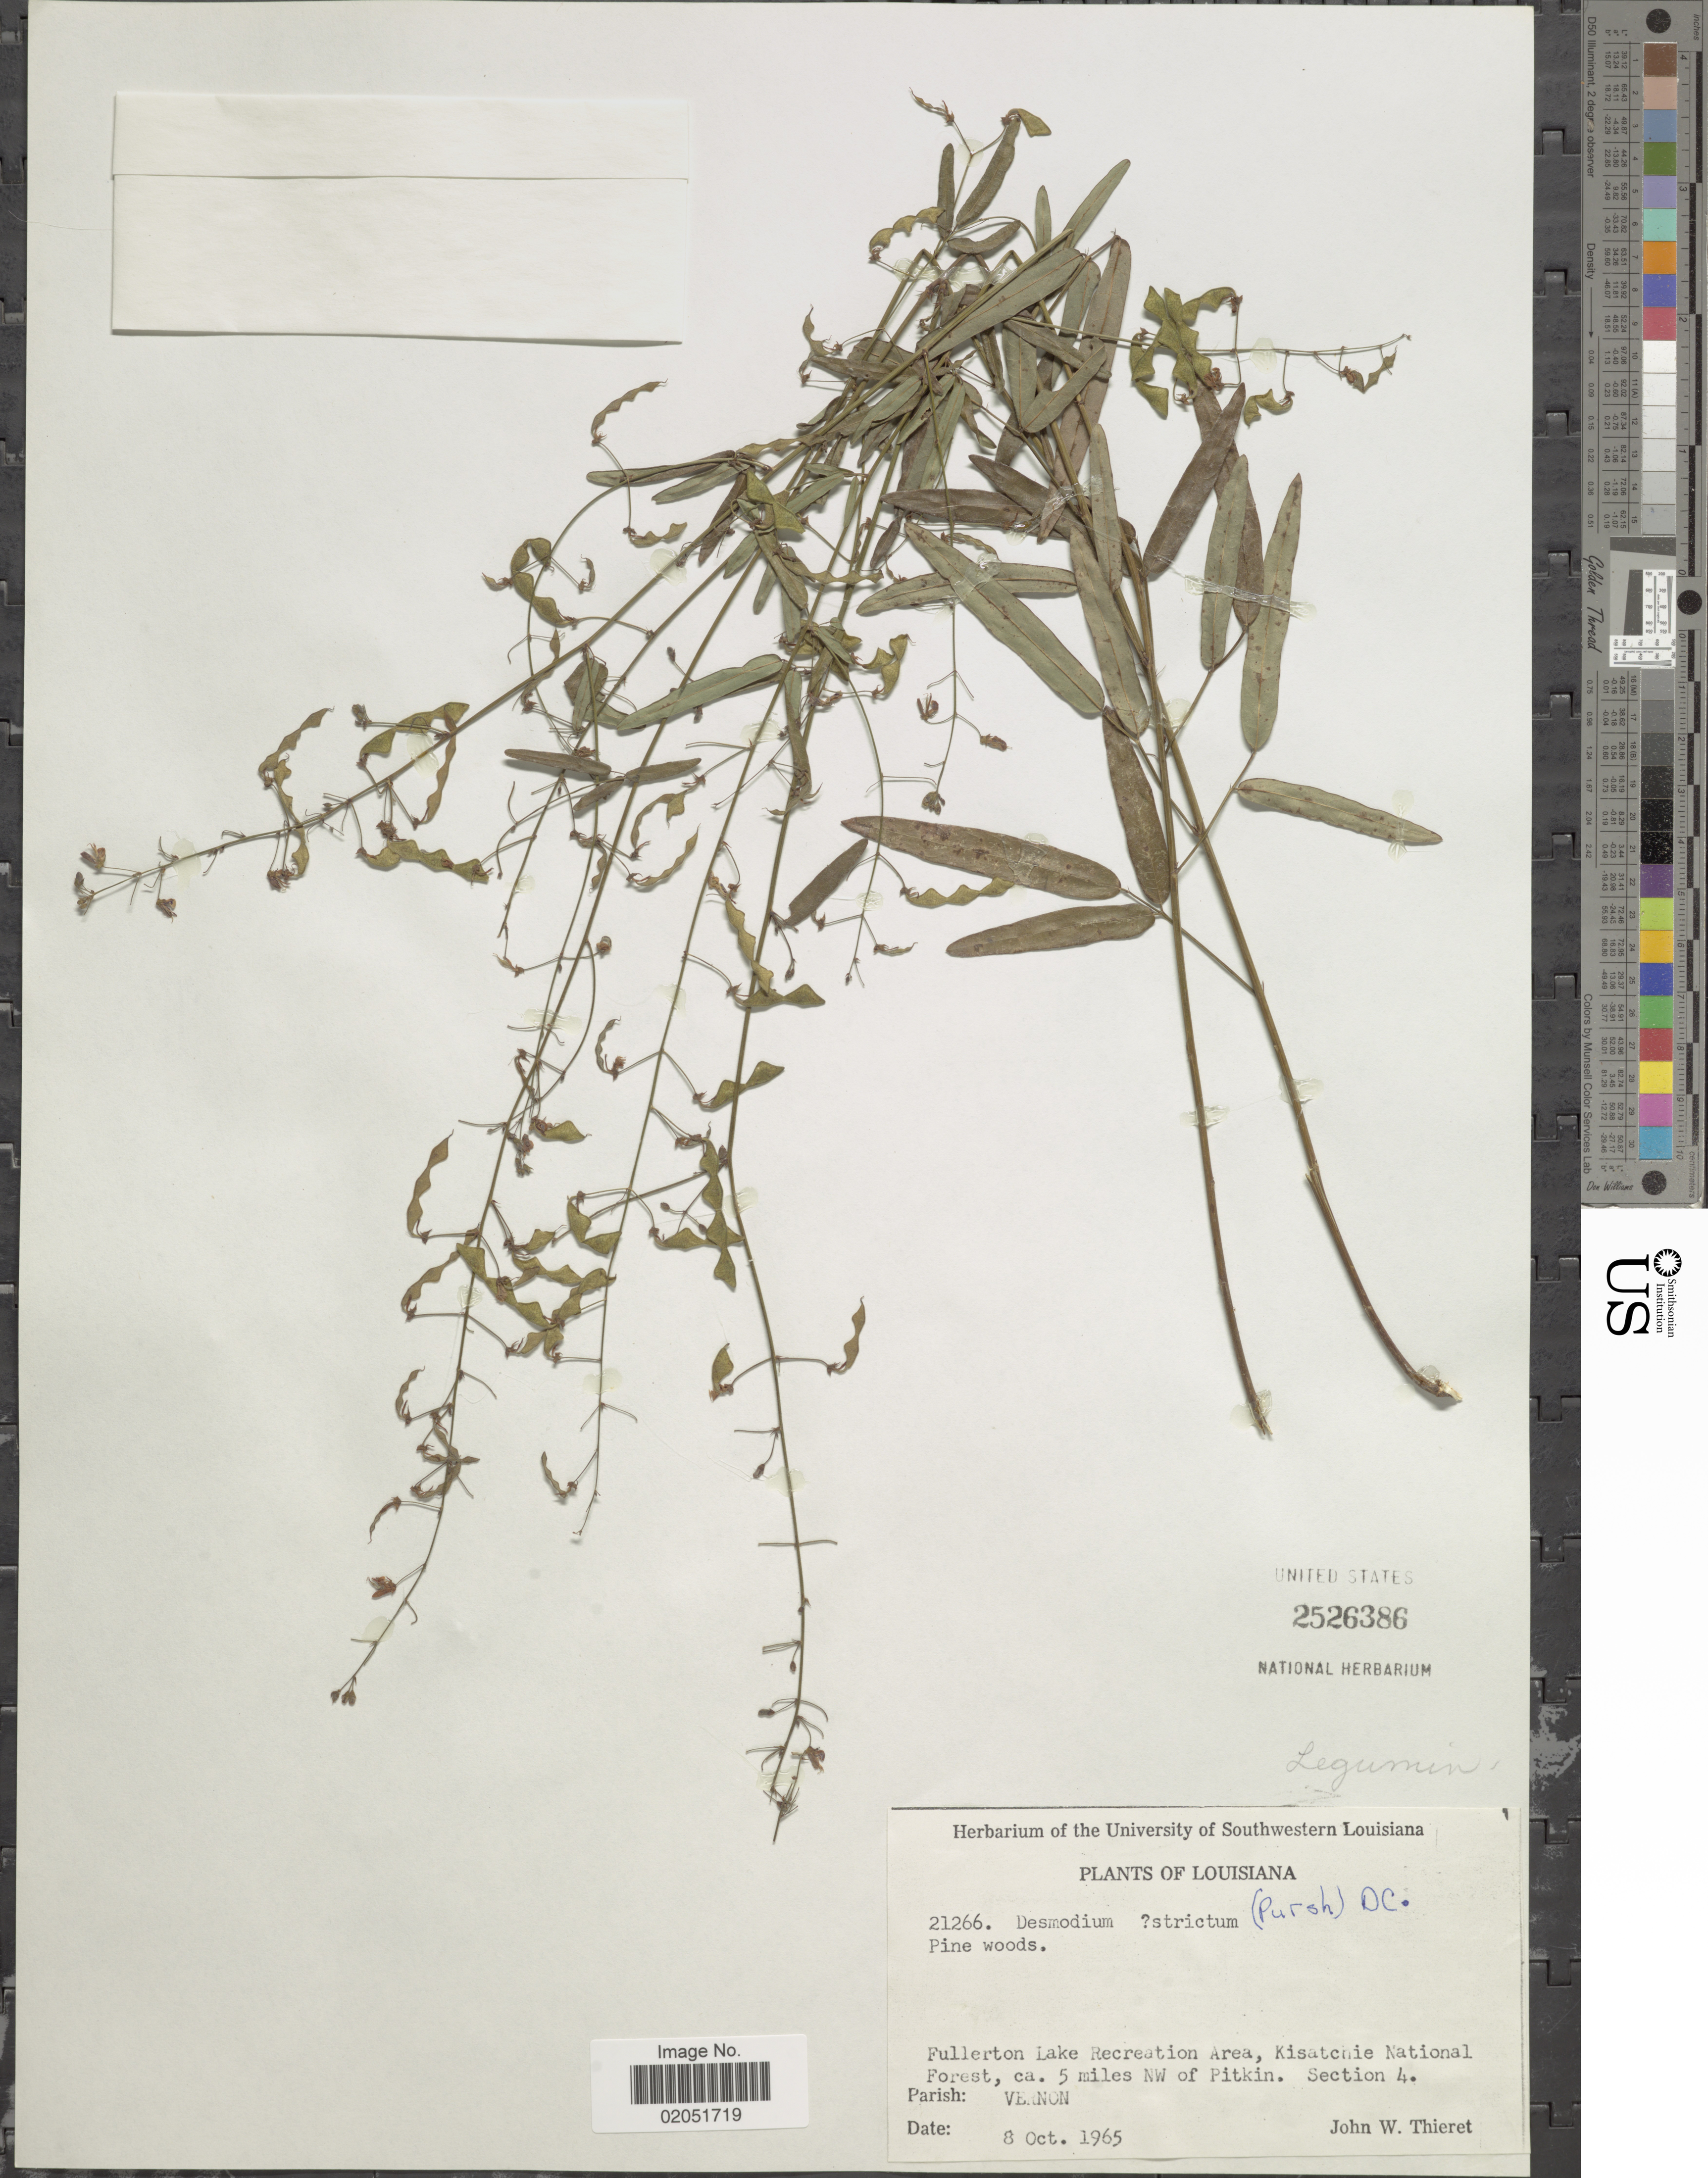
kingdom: Plantae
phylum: Tracheophyta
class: Magnoliopsida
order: Fabales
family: Fabaceae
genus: Desmodium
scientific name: Desmodium strictum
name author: (Pursh) DC.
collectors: J. W. Thieret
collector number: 21266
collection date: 1965-10-08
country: United States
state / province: Louisiana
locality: Fullerton Lake Recreation Area, Kisatchie National Forest, 5 miles NW of Pitkin, Section 4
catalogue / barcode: US 2526386